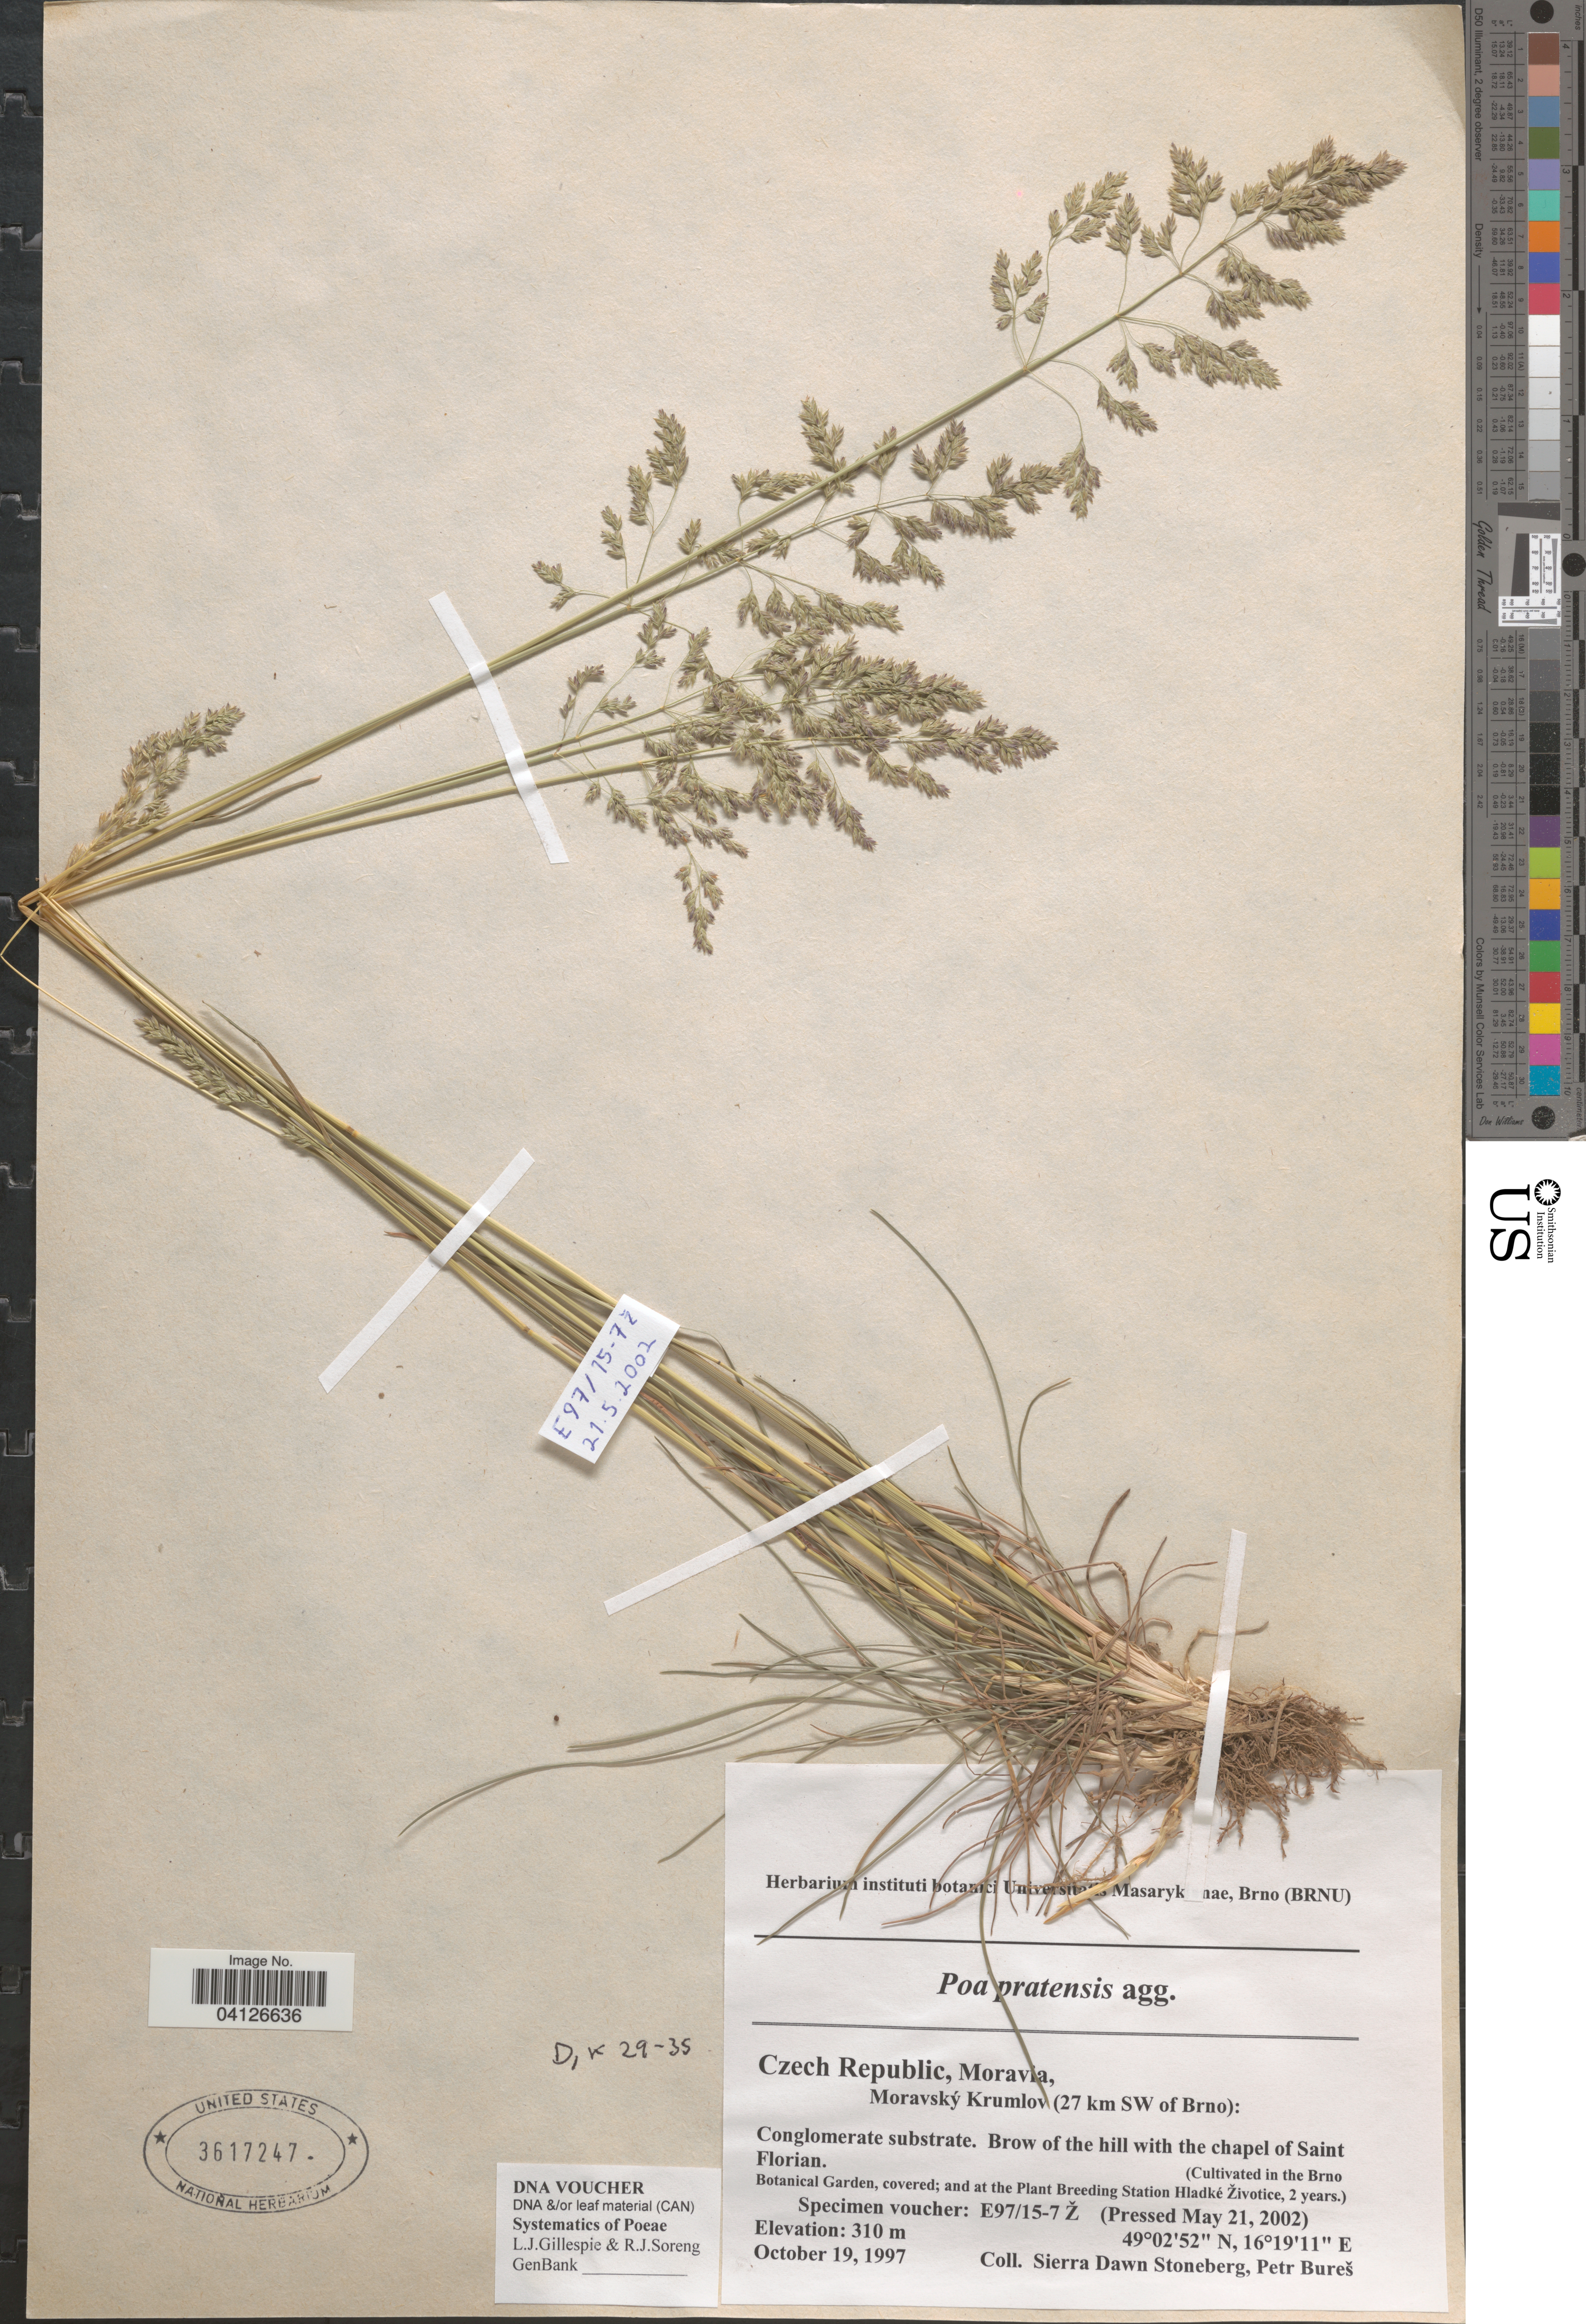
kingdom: Plantae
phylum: Tracheophyta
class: Liliopsida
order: Poales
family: Poaceae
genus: Poa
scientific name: Poa pratensis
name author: L.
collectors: Ex herb. instituti botanici Universitatis Masarykianae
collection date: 2002-05-21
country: Czechia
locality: (Cultivated in the Brno Botanical Garden, covered; and at the Plant Breeding Station Hladké Životice, 2 years.).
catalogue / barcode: US 3617247